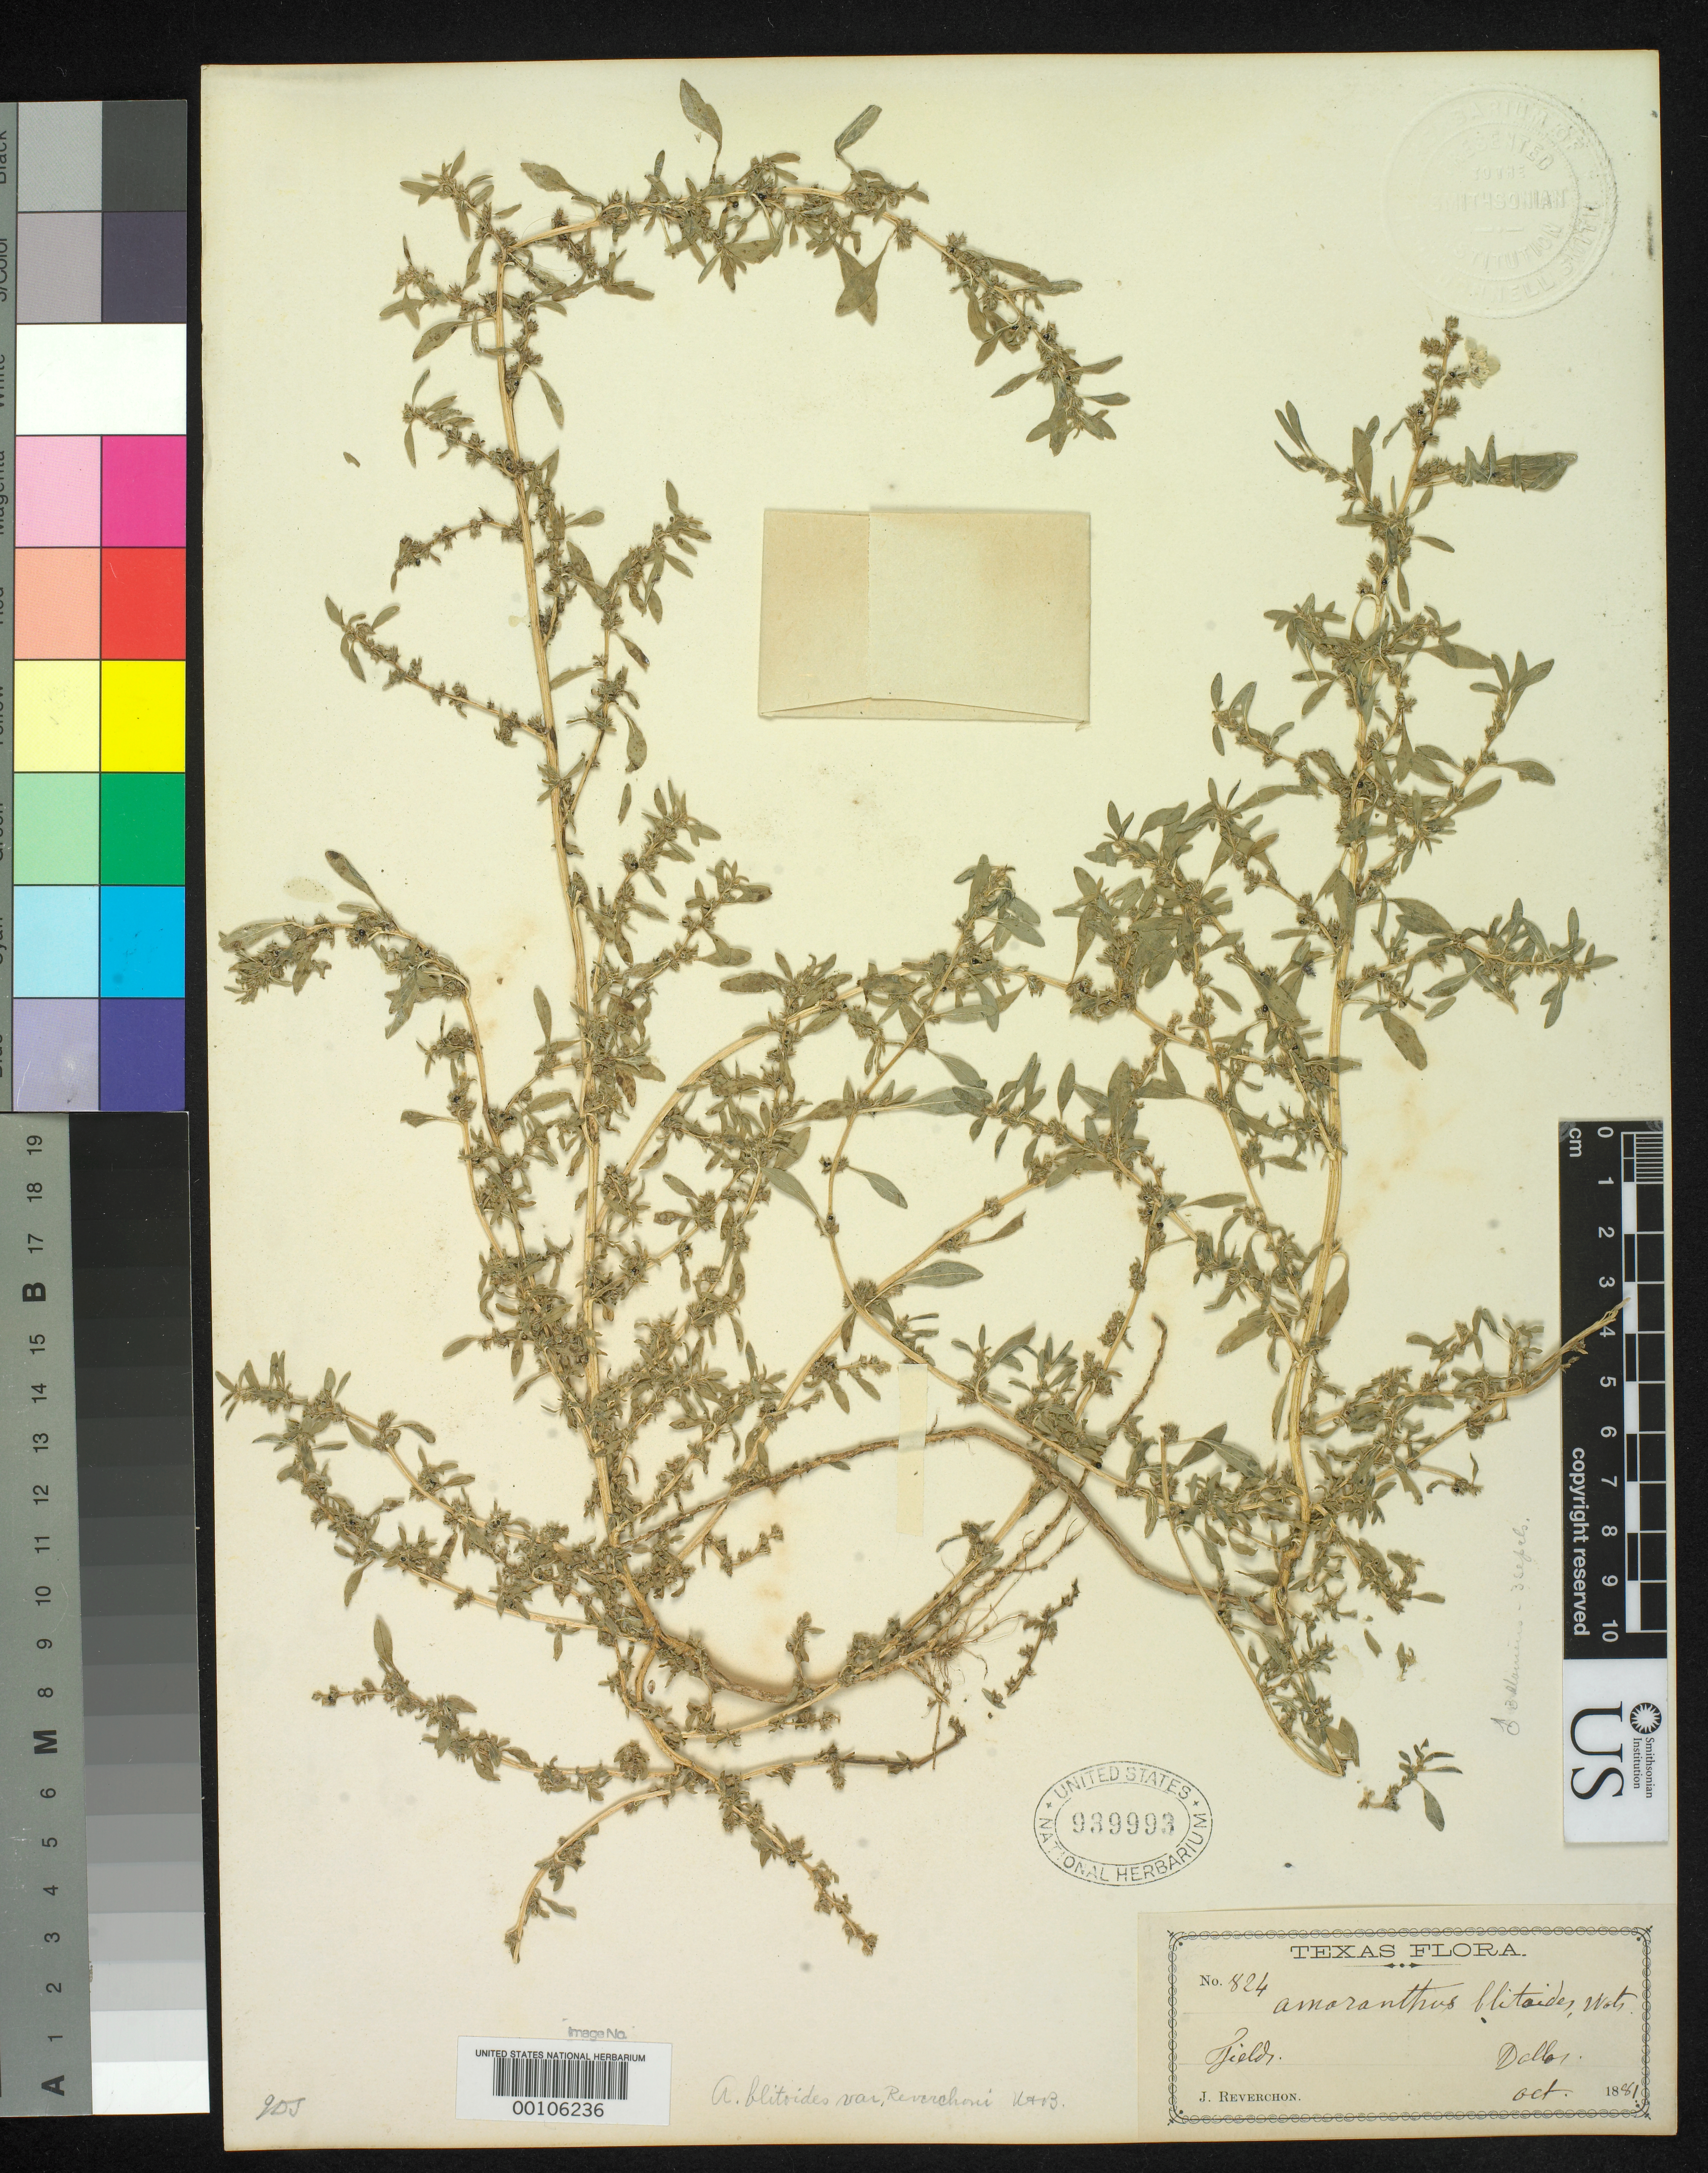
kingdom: Plantae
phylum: Tracheophyta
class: Magnoliopsida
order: Caryophyllales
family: Amaranthaceae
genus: Amaranthus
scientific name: Amaranthus blitoides var. reverchonii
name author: Uline & W.L. Bray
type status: Type Collection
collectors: J. Reverchon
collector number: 824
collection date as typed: Oct 1881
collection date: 1881-10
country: United States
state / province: Texas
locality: Dallas.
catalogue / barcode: US 939993